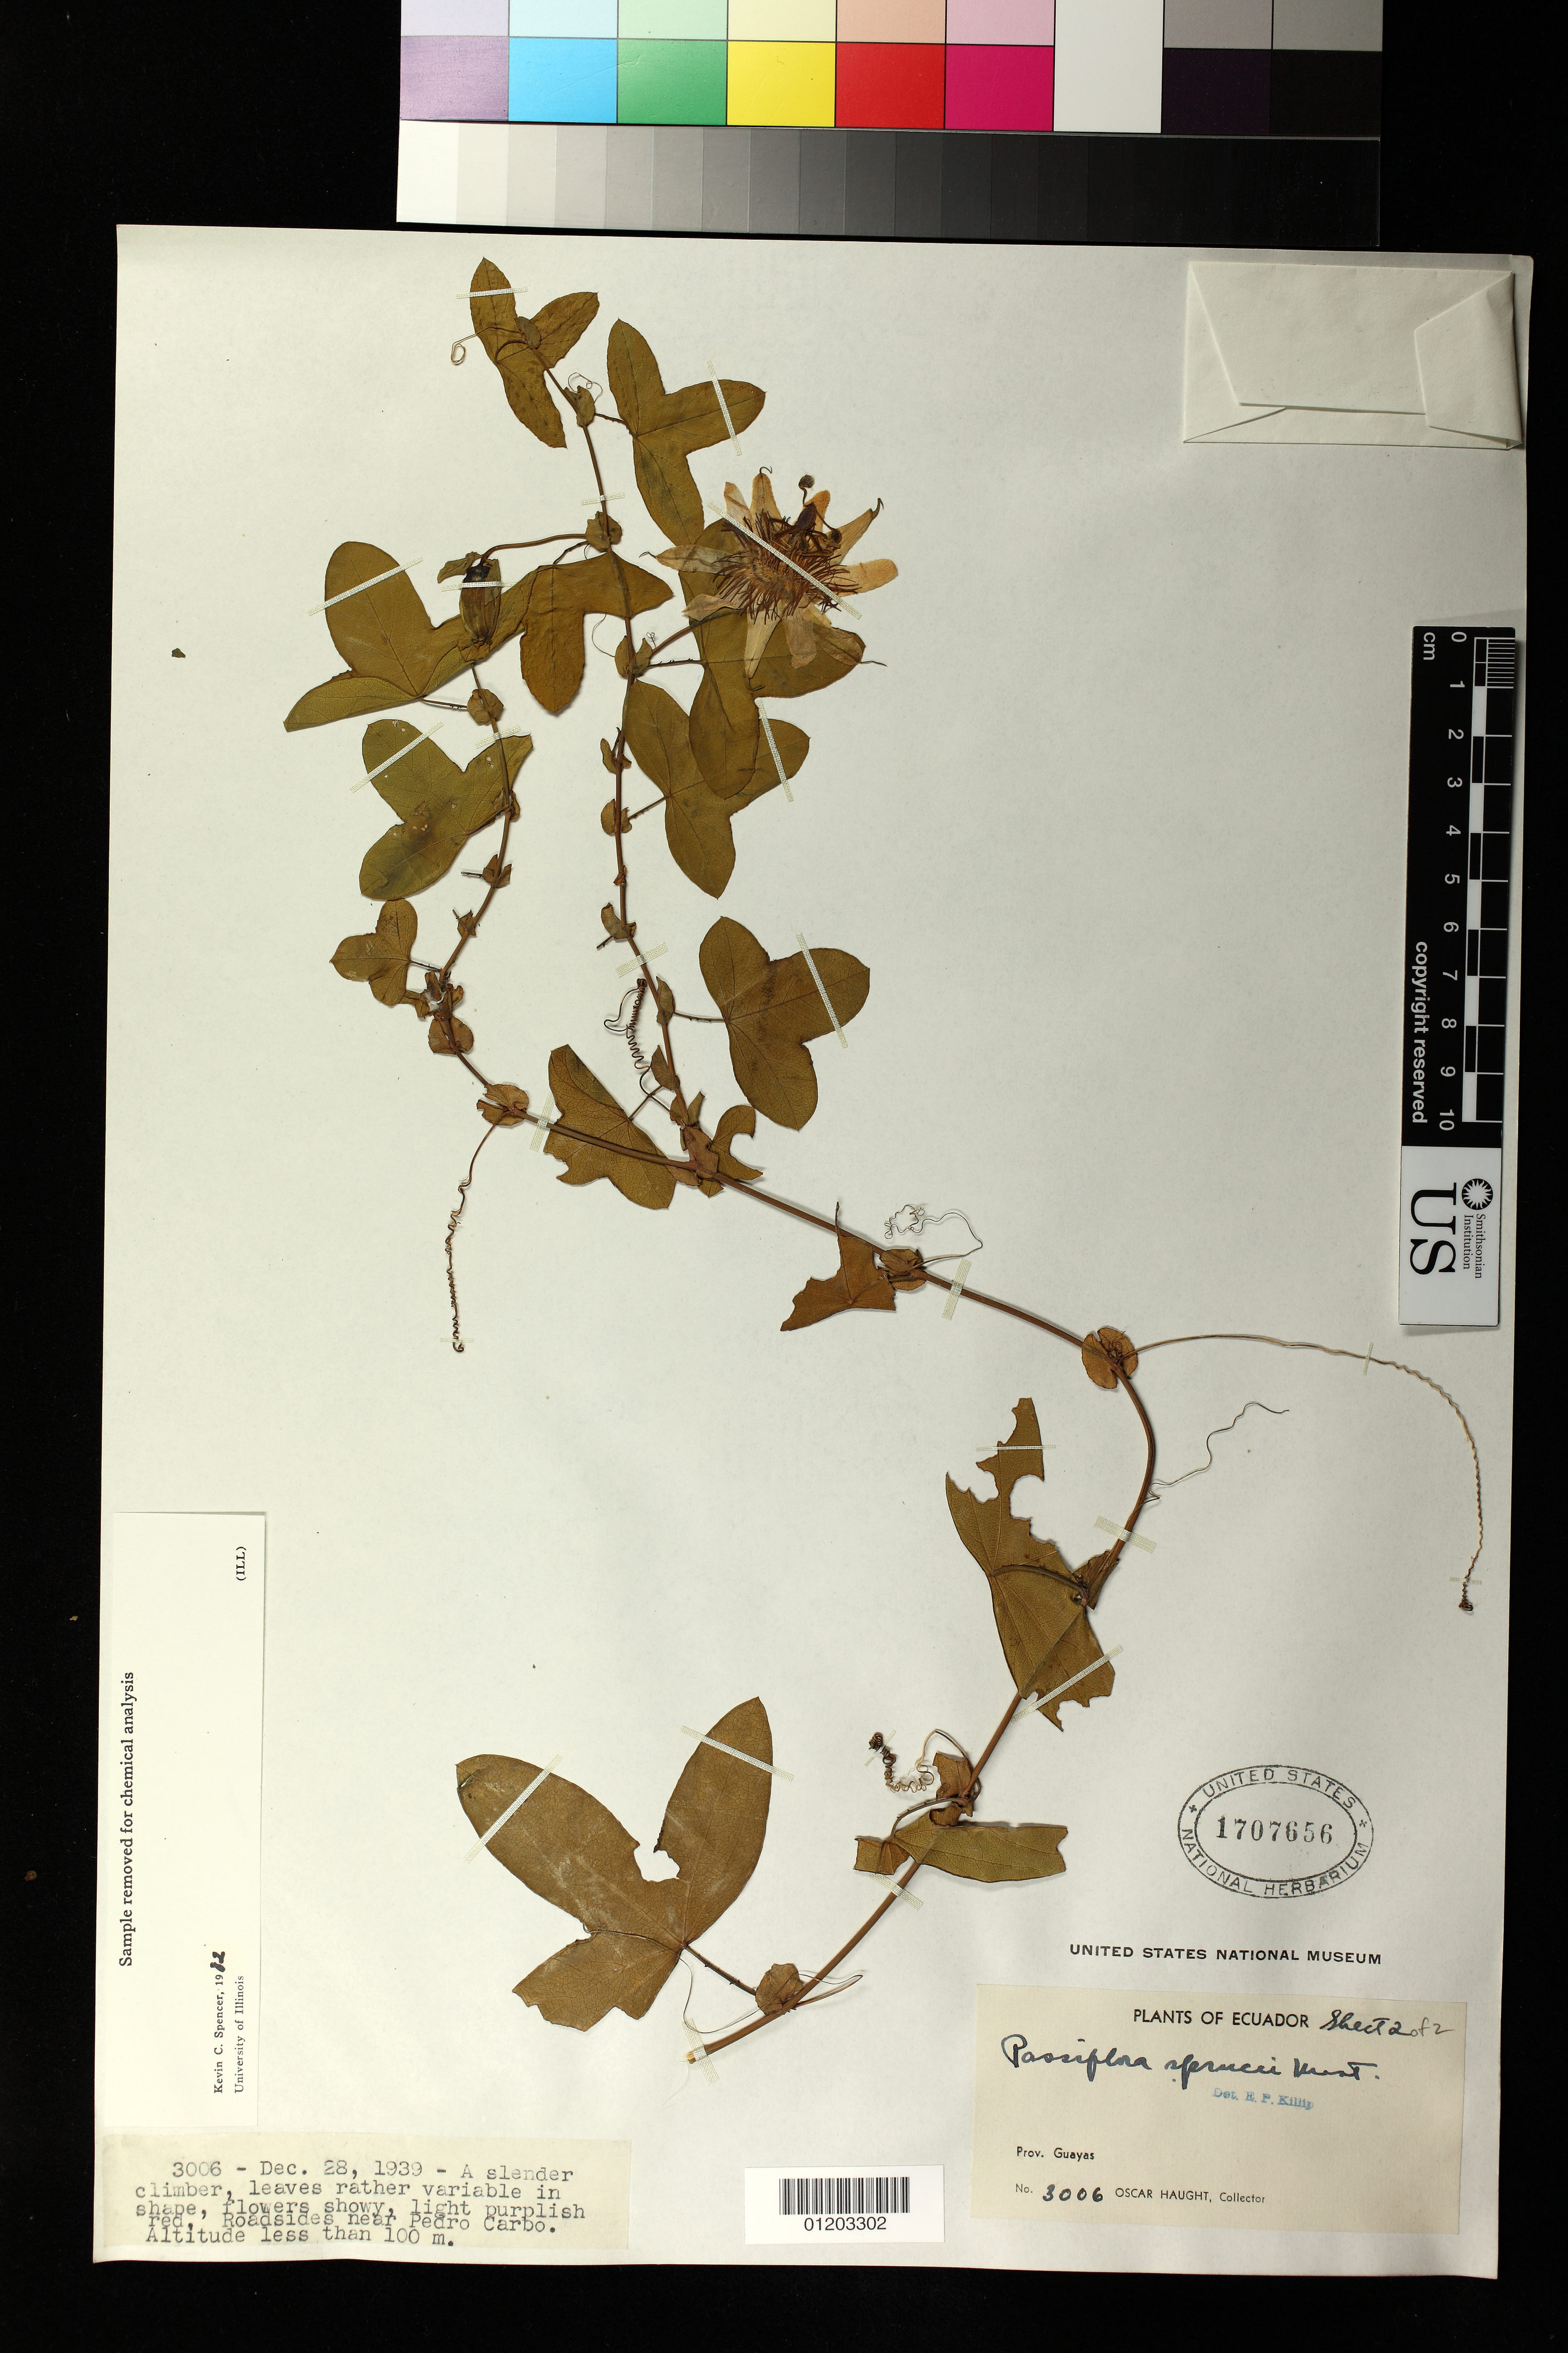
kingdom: Plantae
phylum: Tracheophyta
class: Magnoliopsida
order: Malpighiales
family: Passifloraceae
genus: Passiflora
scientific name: Passiflora sprucei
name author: Mast.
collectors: O. Haught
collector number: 3006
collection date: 1939-12-28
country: Ecuador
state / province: Guayas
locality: Roadsides near Pedro Carbo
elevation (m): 0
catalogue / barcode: US 1707656